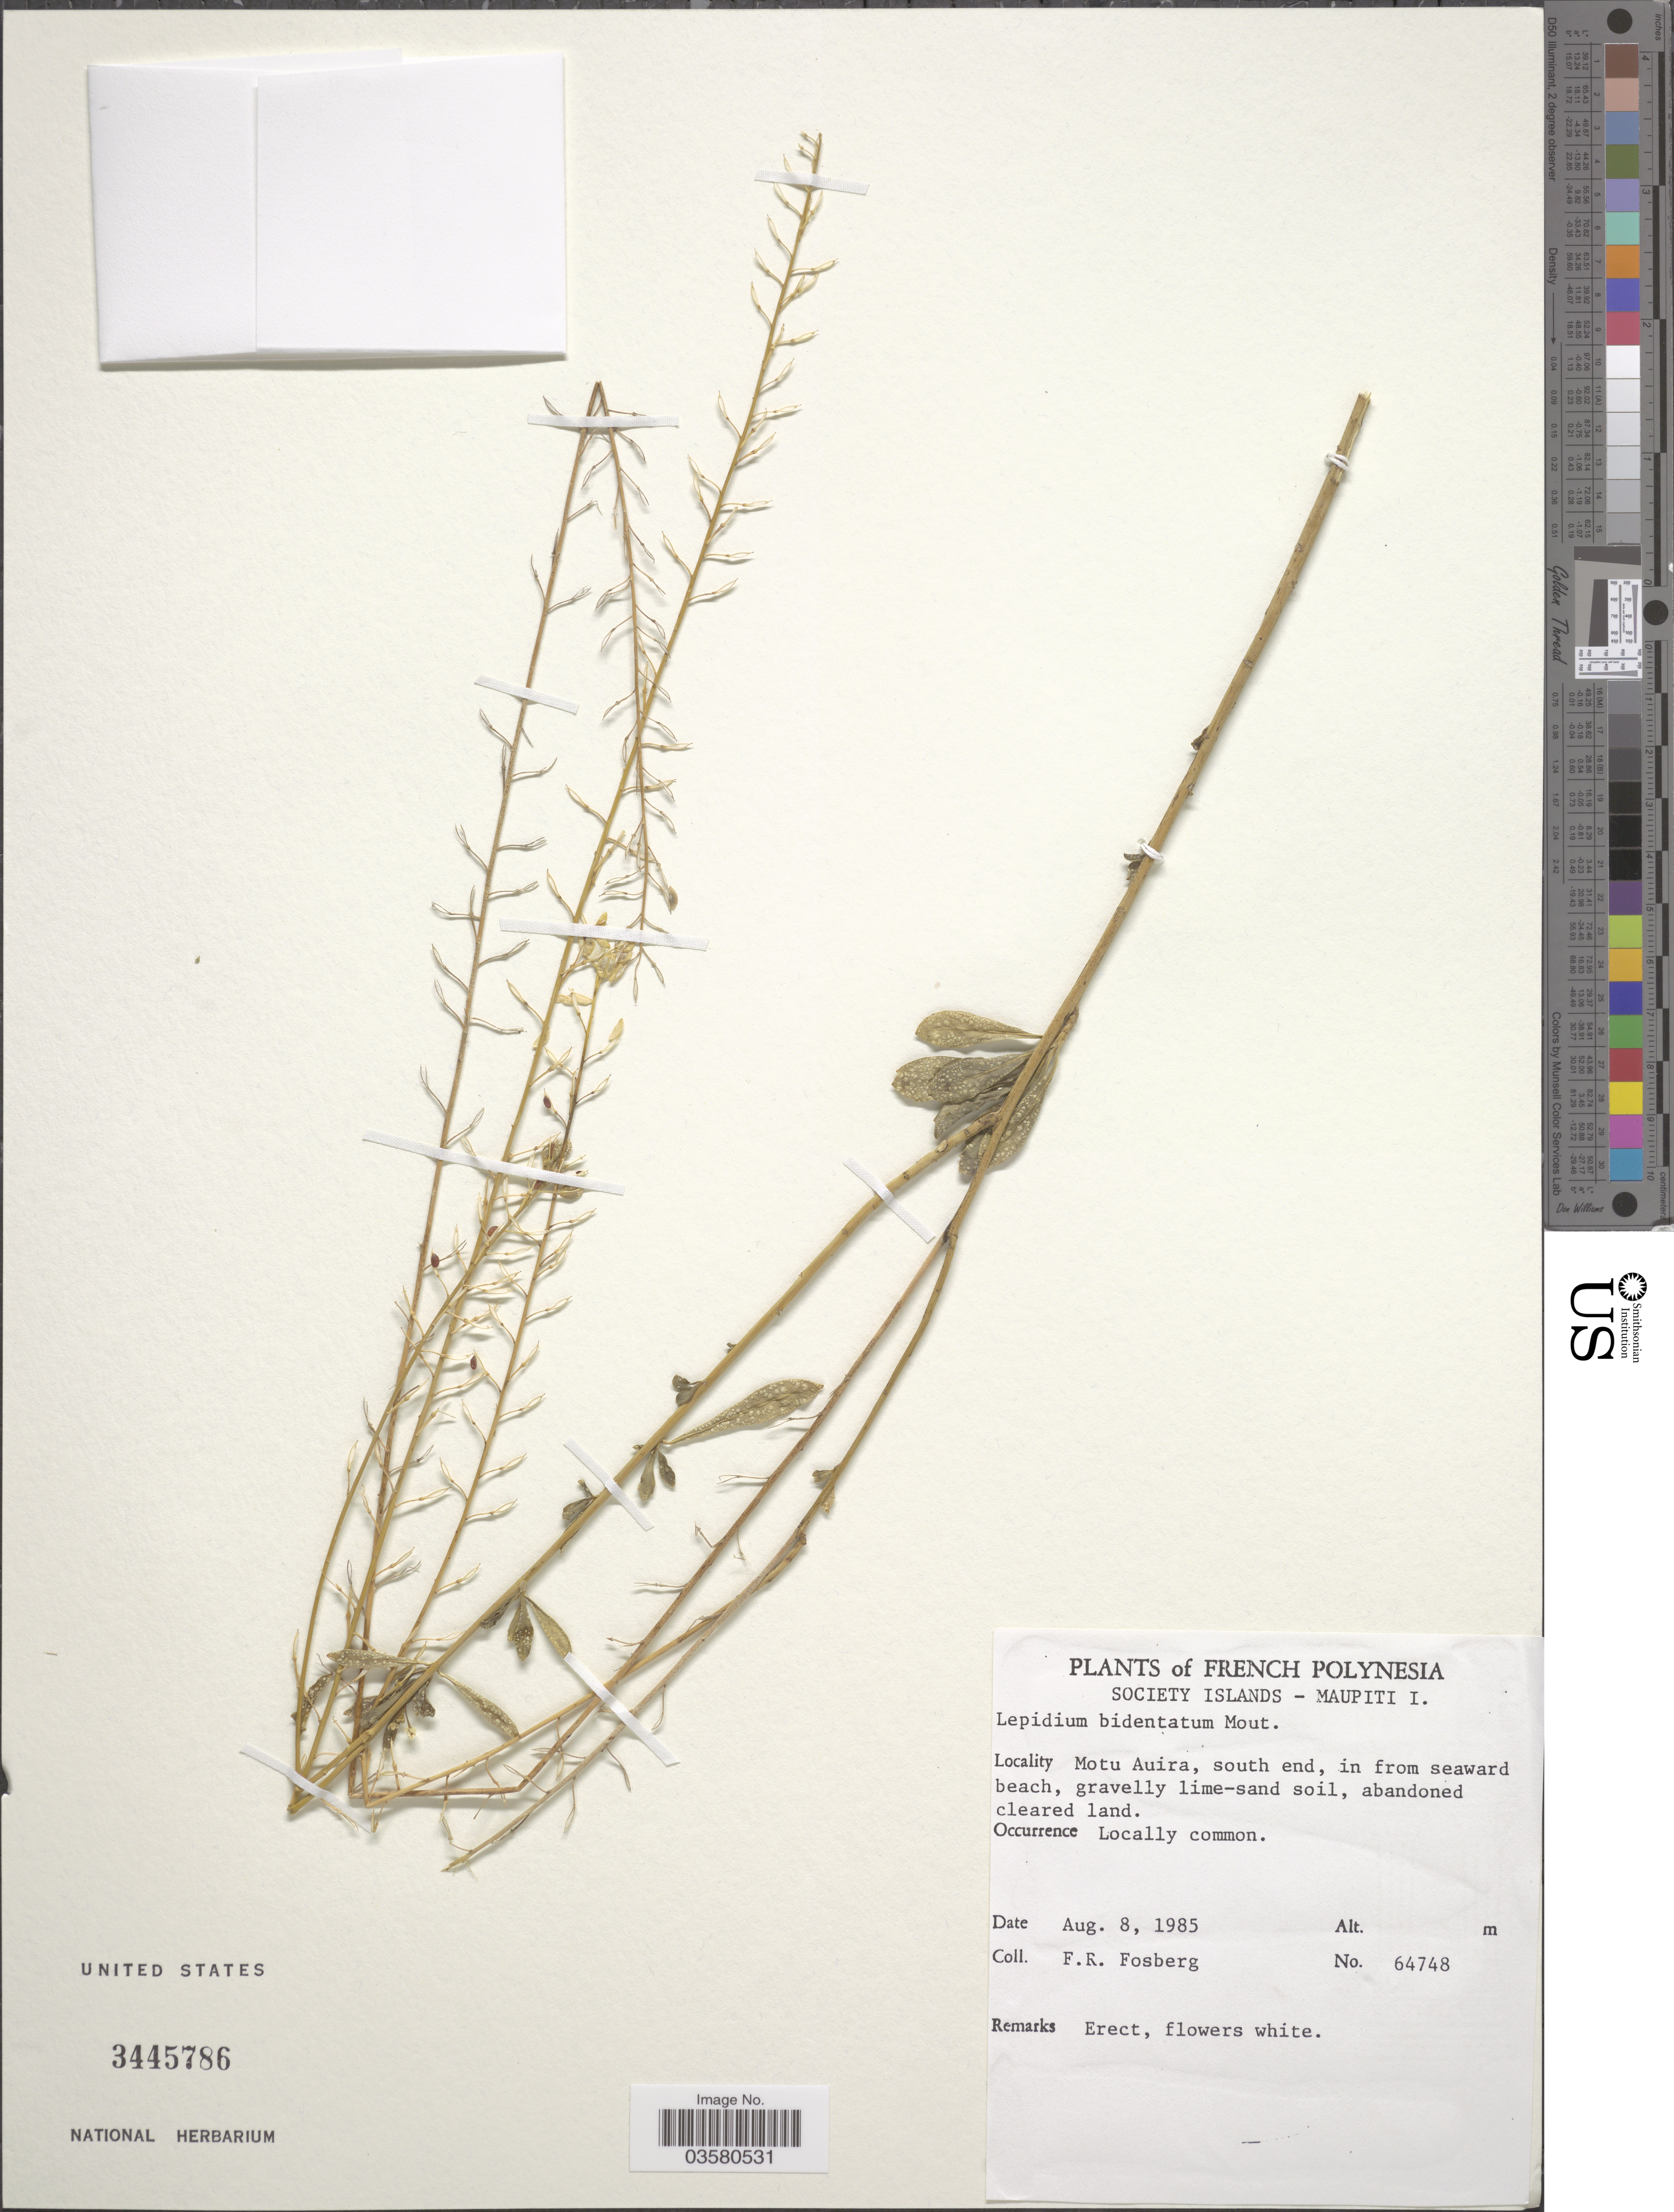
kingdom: Plantae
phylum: Tracheophyta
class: Magnoliopsida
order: Brassicales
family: Brassicaceae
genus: Lepidium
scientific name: Lepidium bidentatum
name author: Montin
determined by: Al-Shehbaz, I. A., (MO), Missouri Botanical Garden (UNITED STATES)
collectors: F. R. Fosberg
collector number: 64748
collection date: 1985-08-08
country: French Polynesia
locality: Society Islands - Maupiti I. Motu Auira, south end.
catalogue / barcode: US 3445786